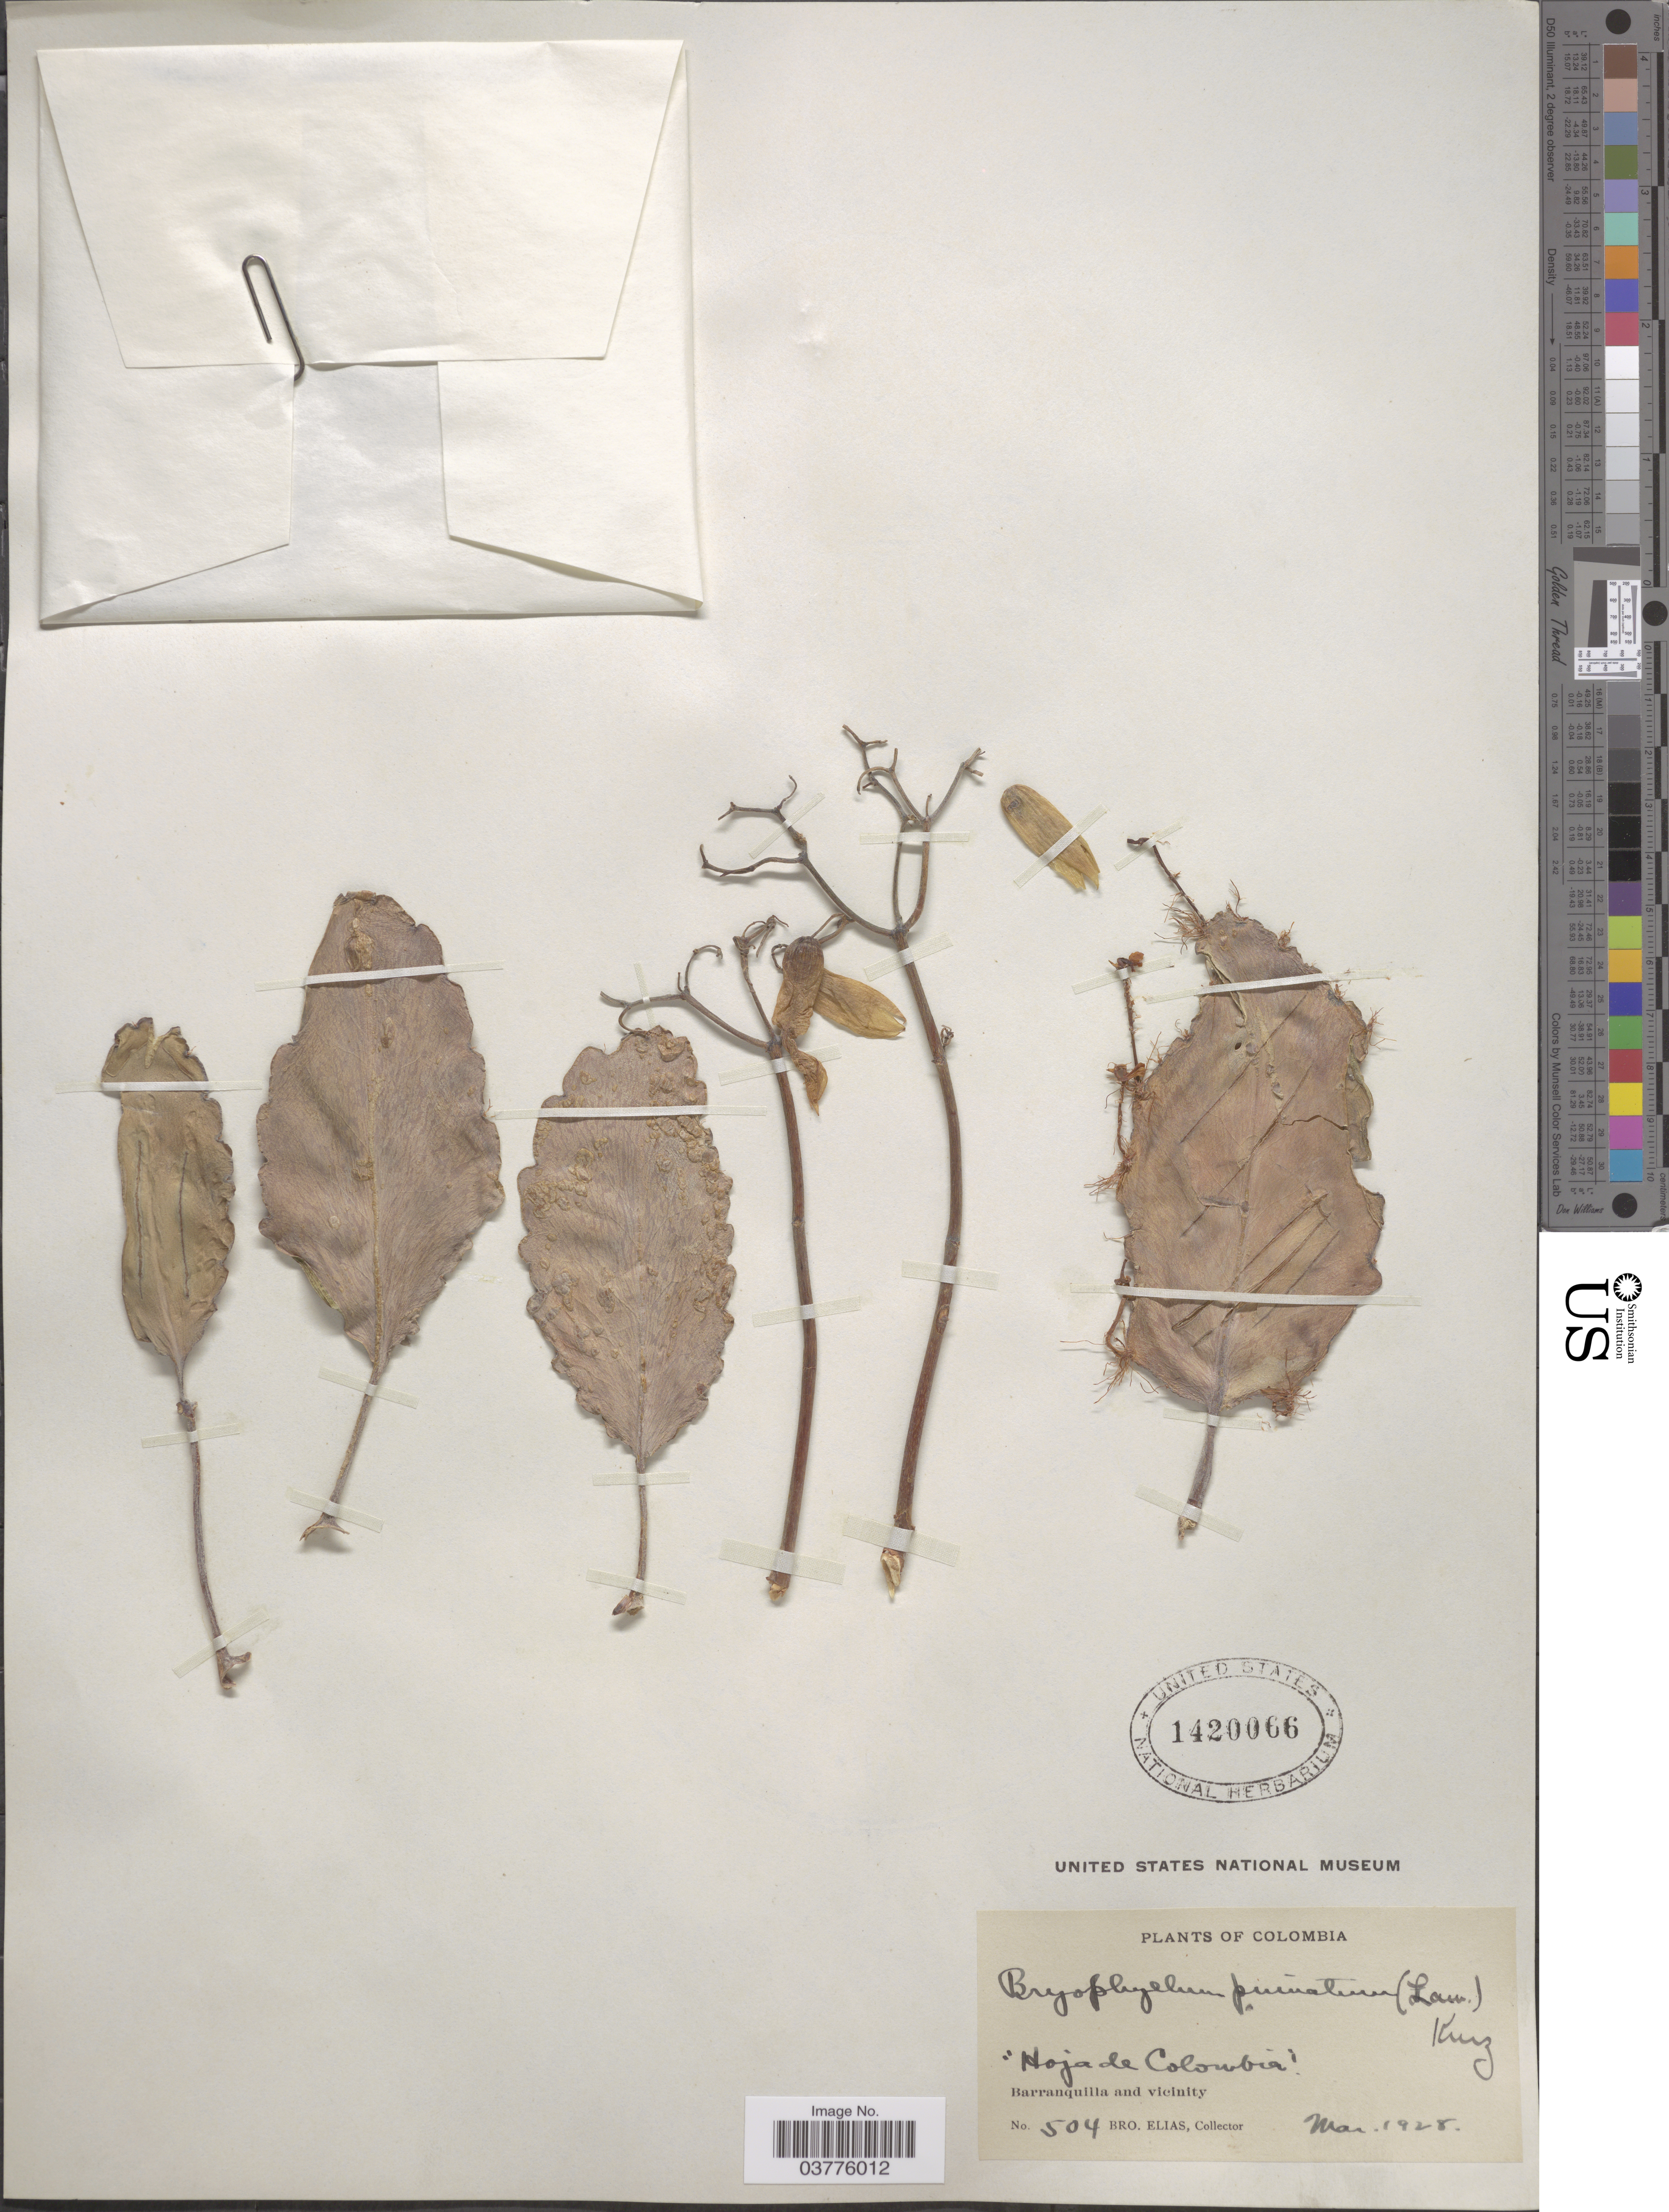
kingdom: Plantae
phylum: Tracheophyta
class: Magnoliopsida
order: Saxifragales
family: Crassulaceae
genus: Kalanchoe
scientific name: Kalanchoe pinnata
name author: (Lam.) Pers.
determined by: Strong, Mark T., (BOT), Smithsonian Institution - National Museum of Natural History (UNITED STATES)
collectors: Bro. Elias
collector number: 504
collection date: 1928-03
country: Colombia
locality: Barranquilla and vicinity.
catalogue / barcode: US 1420066